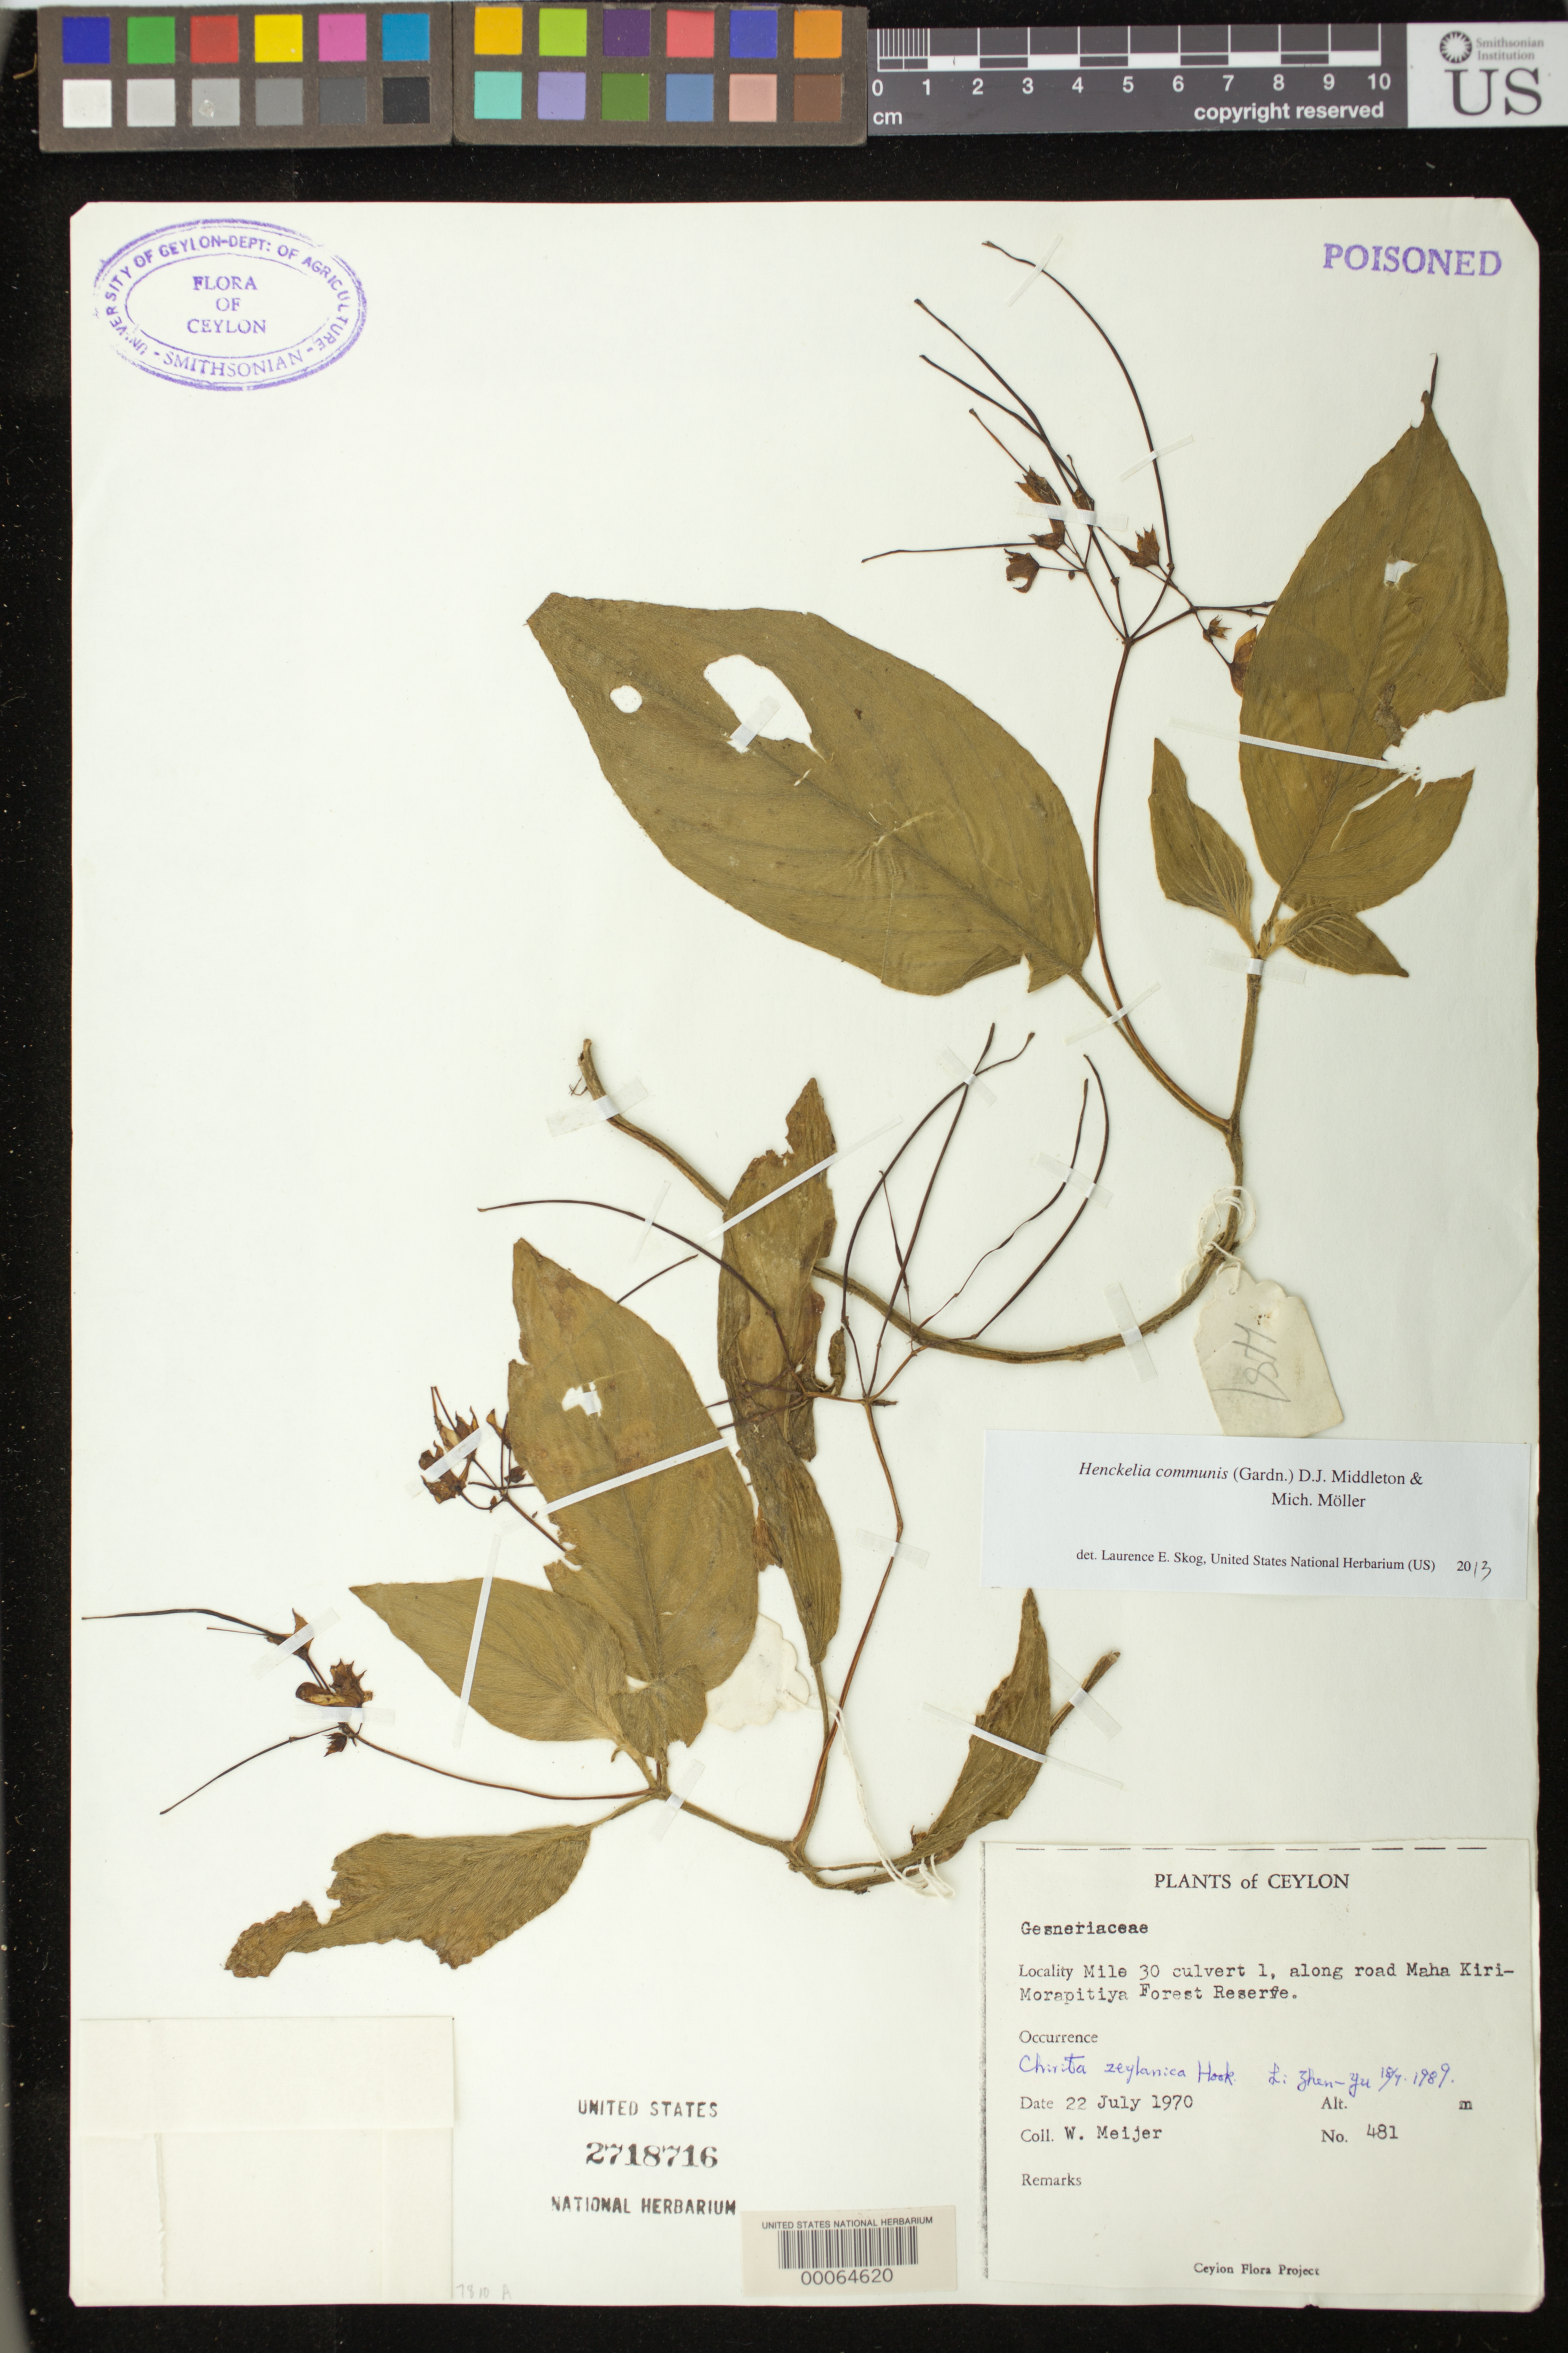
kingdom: Plantae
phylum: Tracheophyta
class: Magnoliopsida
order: Lamiales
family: Gesneriaceae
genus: Henckelia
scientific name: Henckelia communis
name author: (Gardner) D.J. Middleton & Mich. Möller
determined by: Skog, Laurence E.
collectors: W. Meijer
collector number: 481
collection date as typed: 22 Jul 1970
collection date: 1970-07-22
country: Sri Lanka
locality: Mile 30 culvert 1, along road maha kiri-morapitiya forest reserve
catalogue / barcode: US 2718716